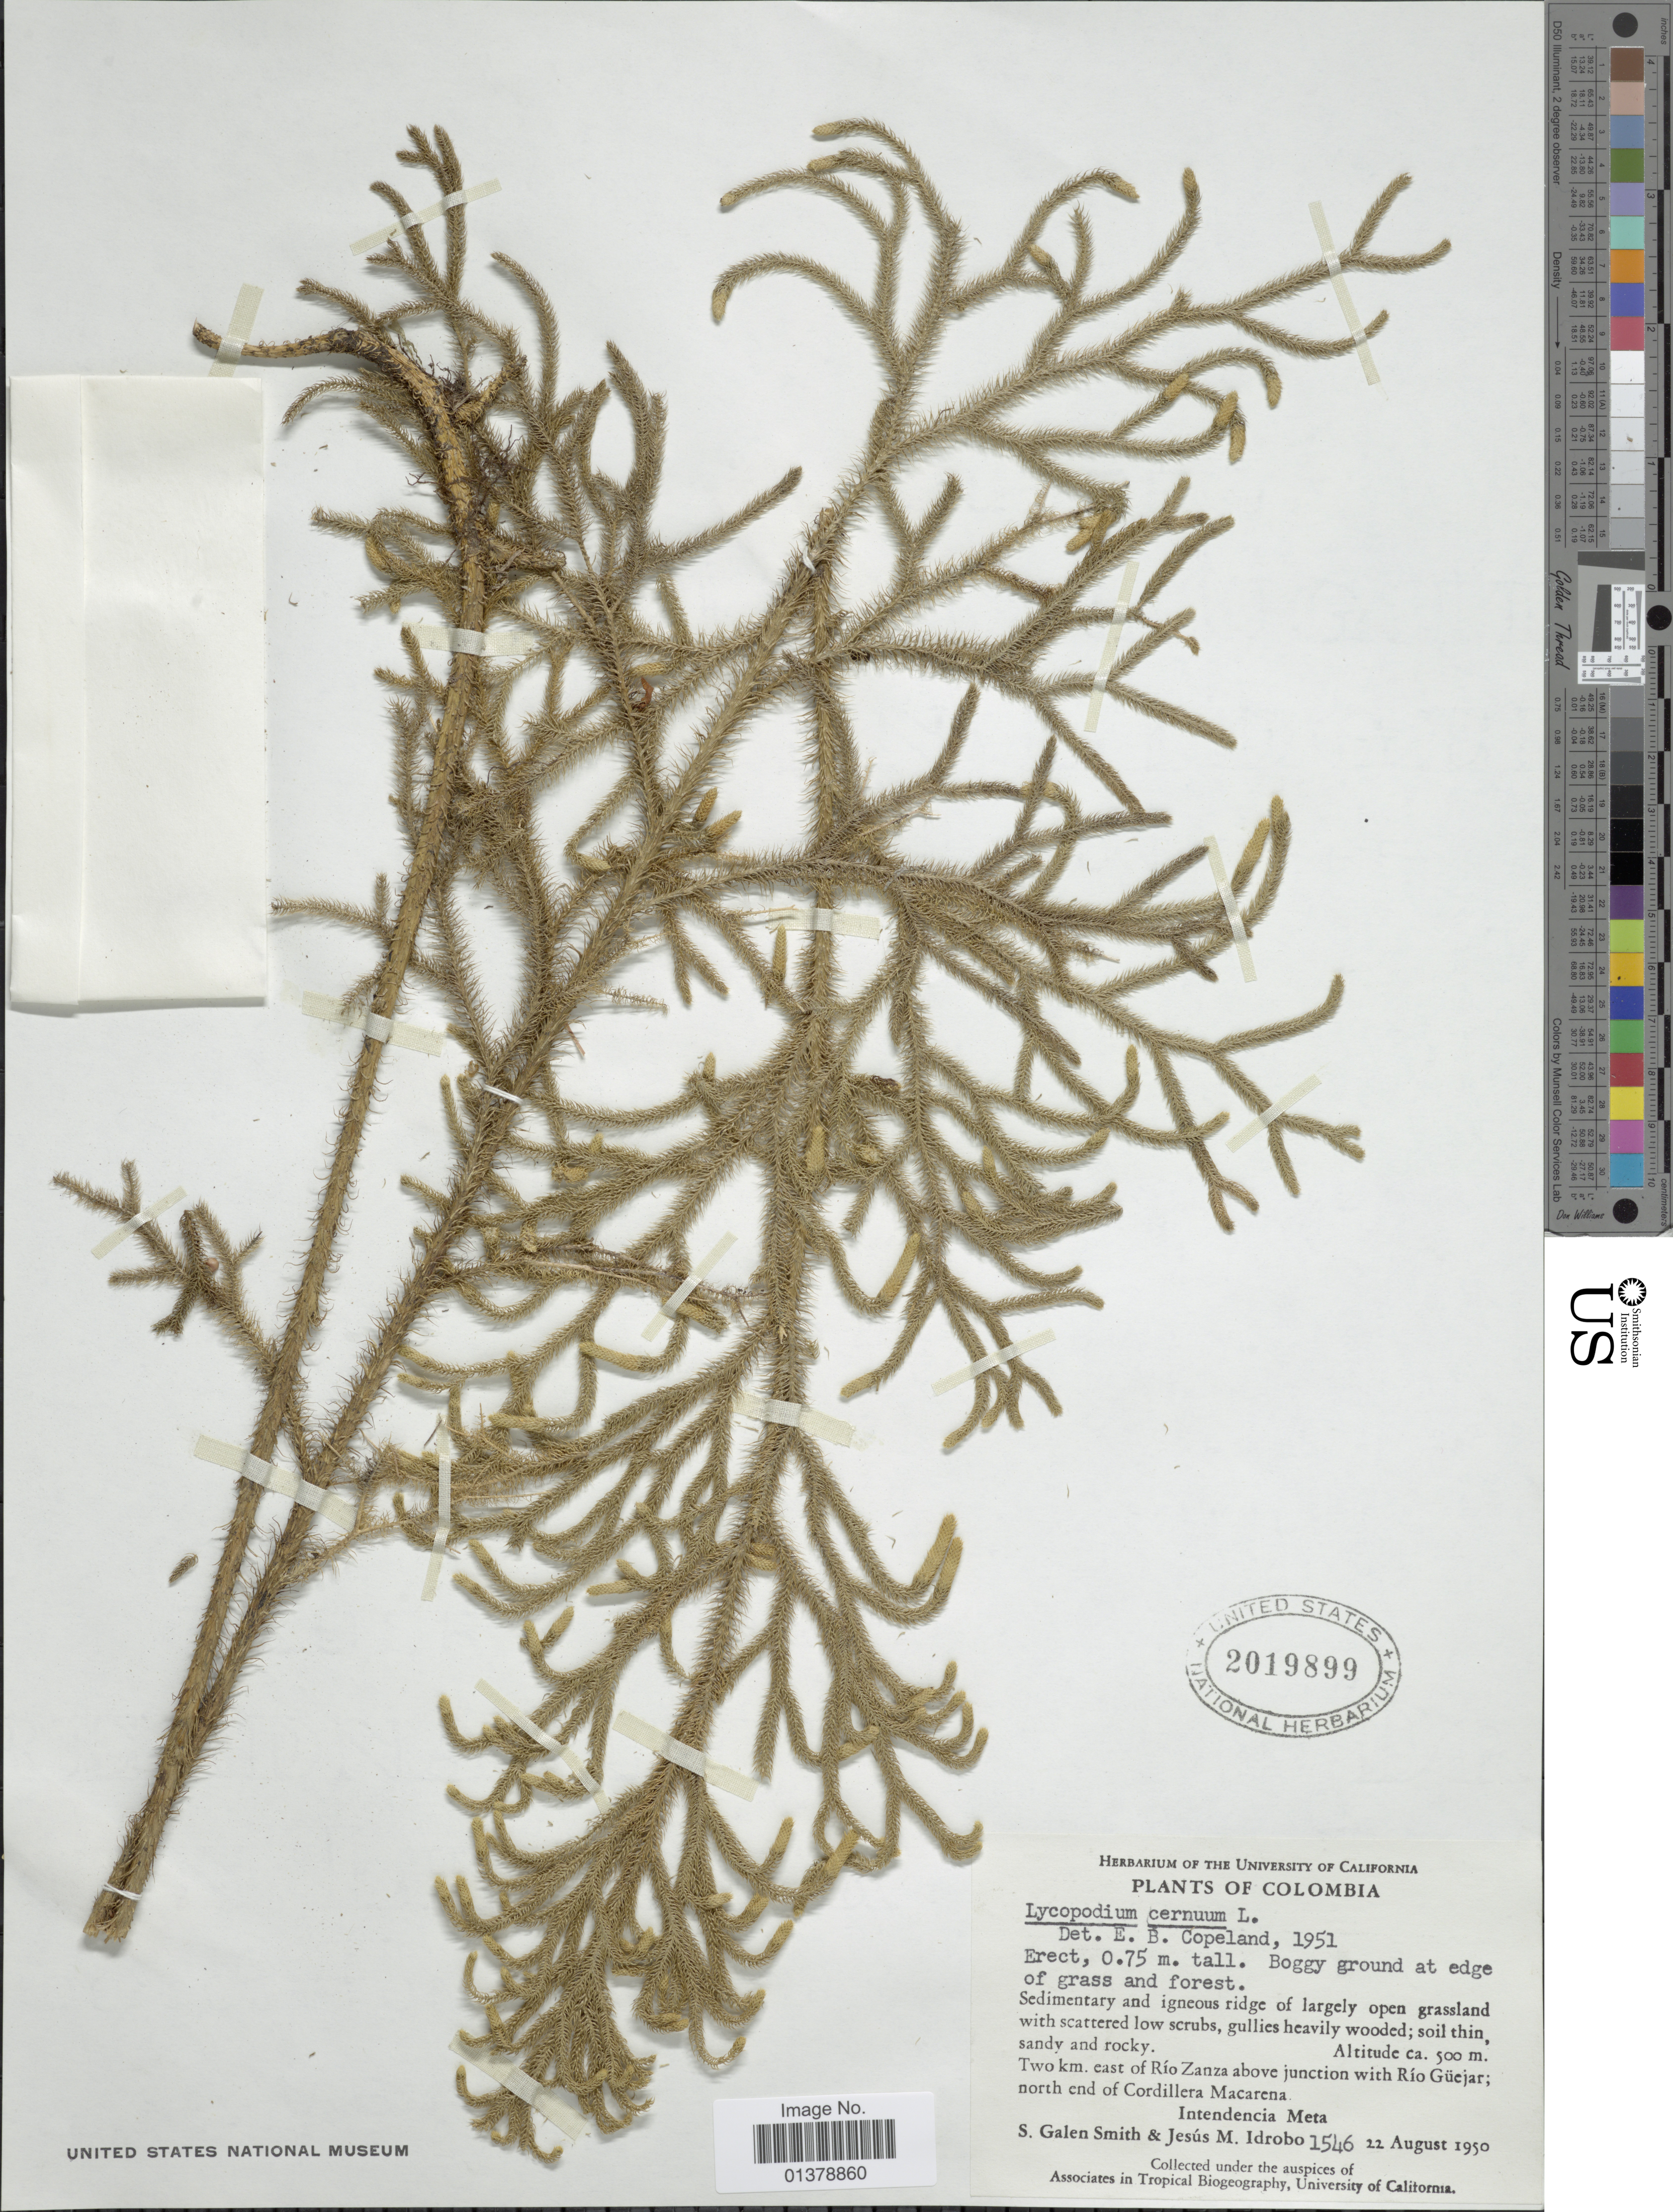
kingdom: Plantae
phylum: Tracheophyta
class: Lycopodiopsida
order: Lycopodiales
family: Lycopodiaceae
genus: Palhinhaea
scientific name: Palhinhaea camporum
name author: (B. Øllg. & P.G. Windisch) Holub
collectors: S. G. Smith & J. M. Idrobo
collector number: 1546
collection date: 1950-08-22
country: Colombia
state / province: Meta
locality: Two km east of Rio Zanza above junction with Rio Guejar; north end of Cordillera Macarena, Intendencia Meta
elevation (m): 500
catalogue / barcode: US 2019899